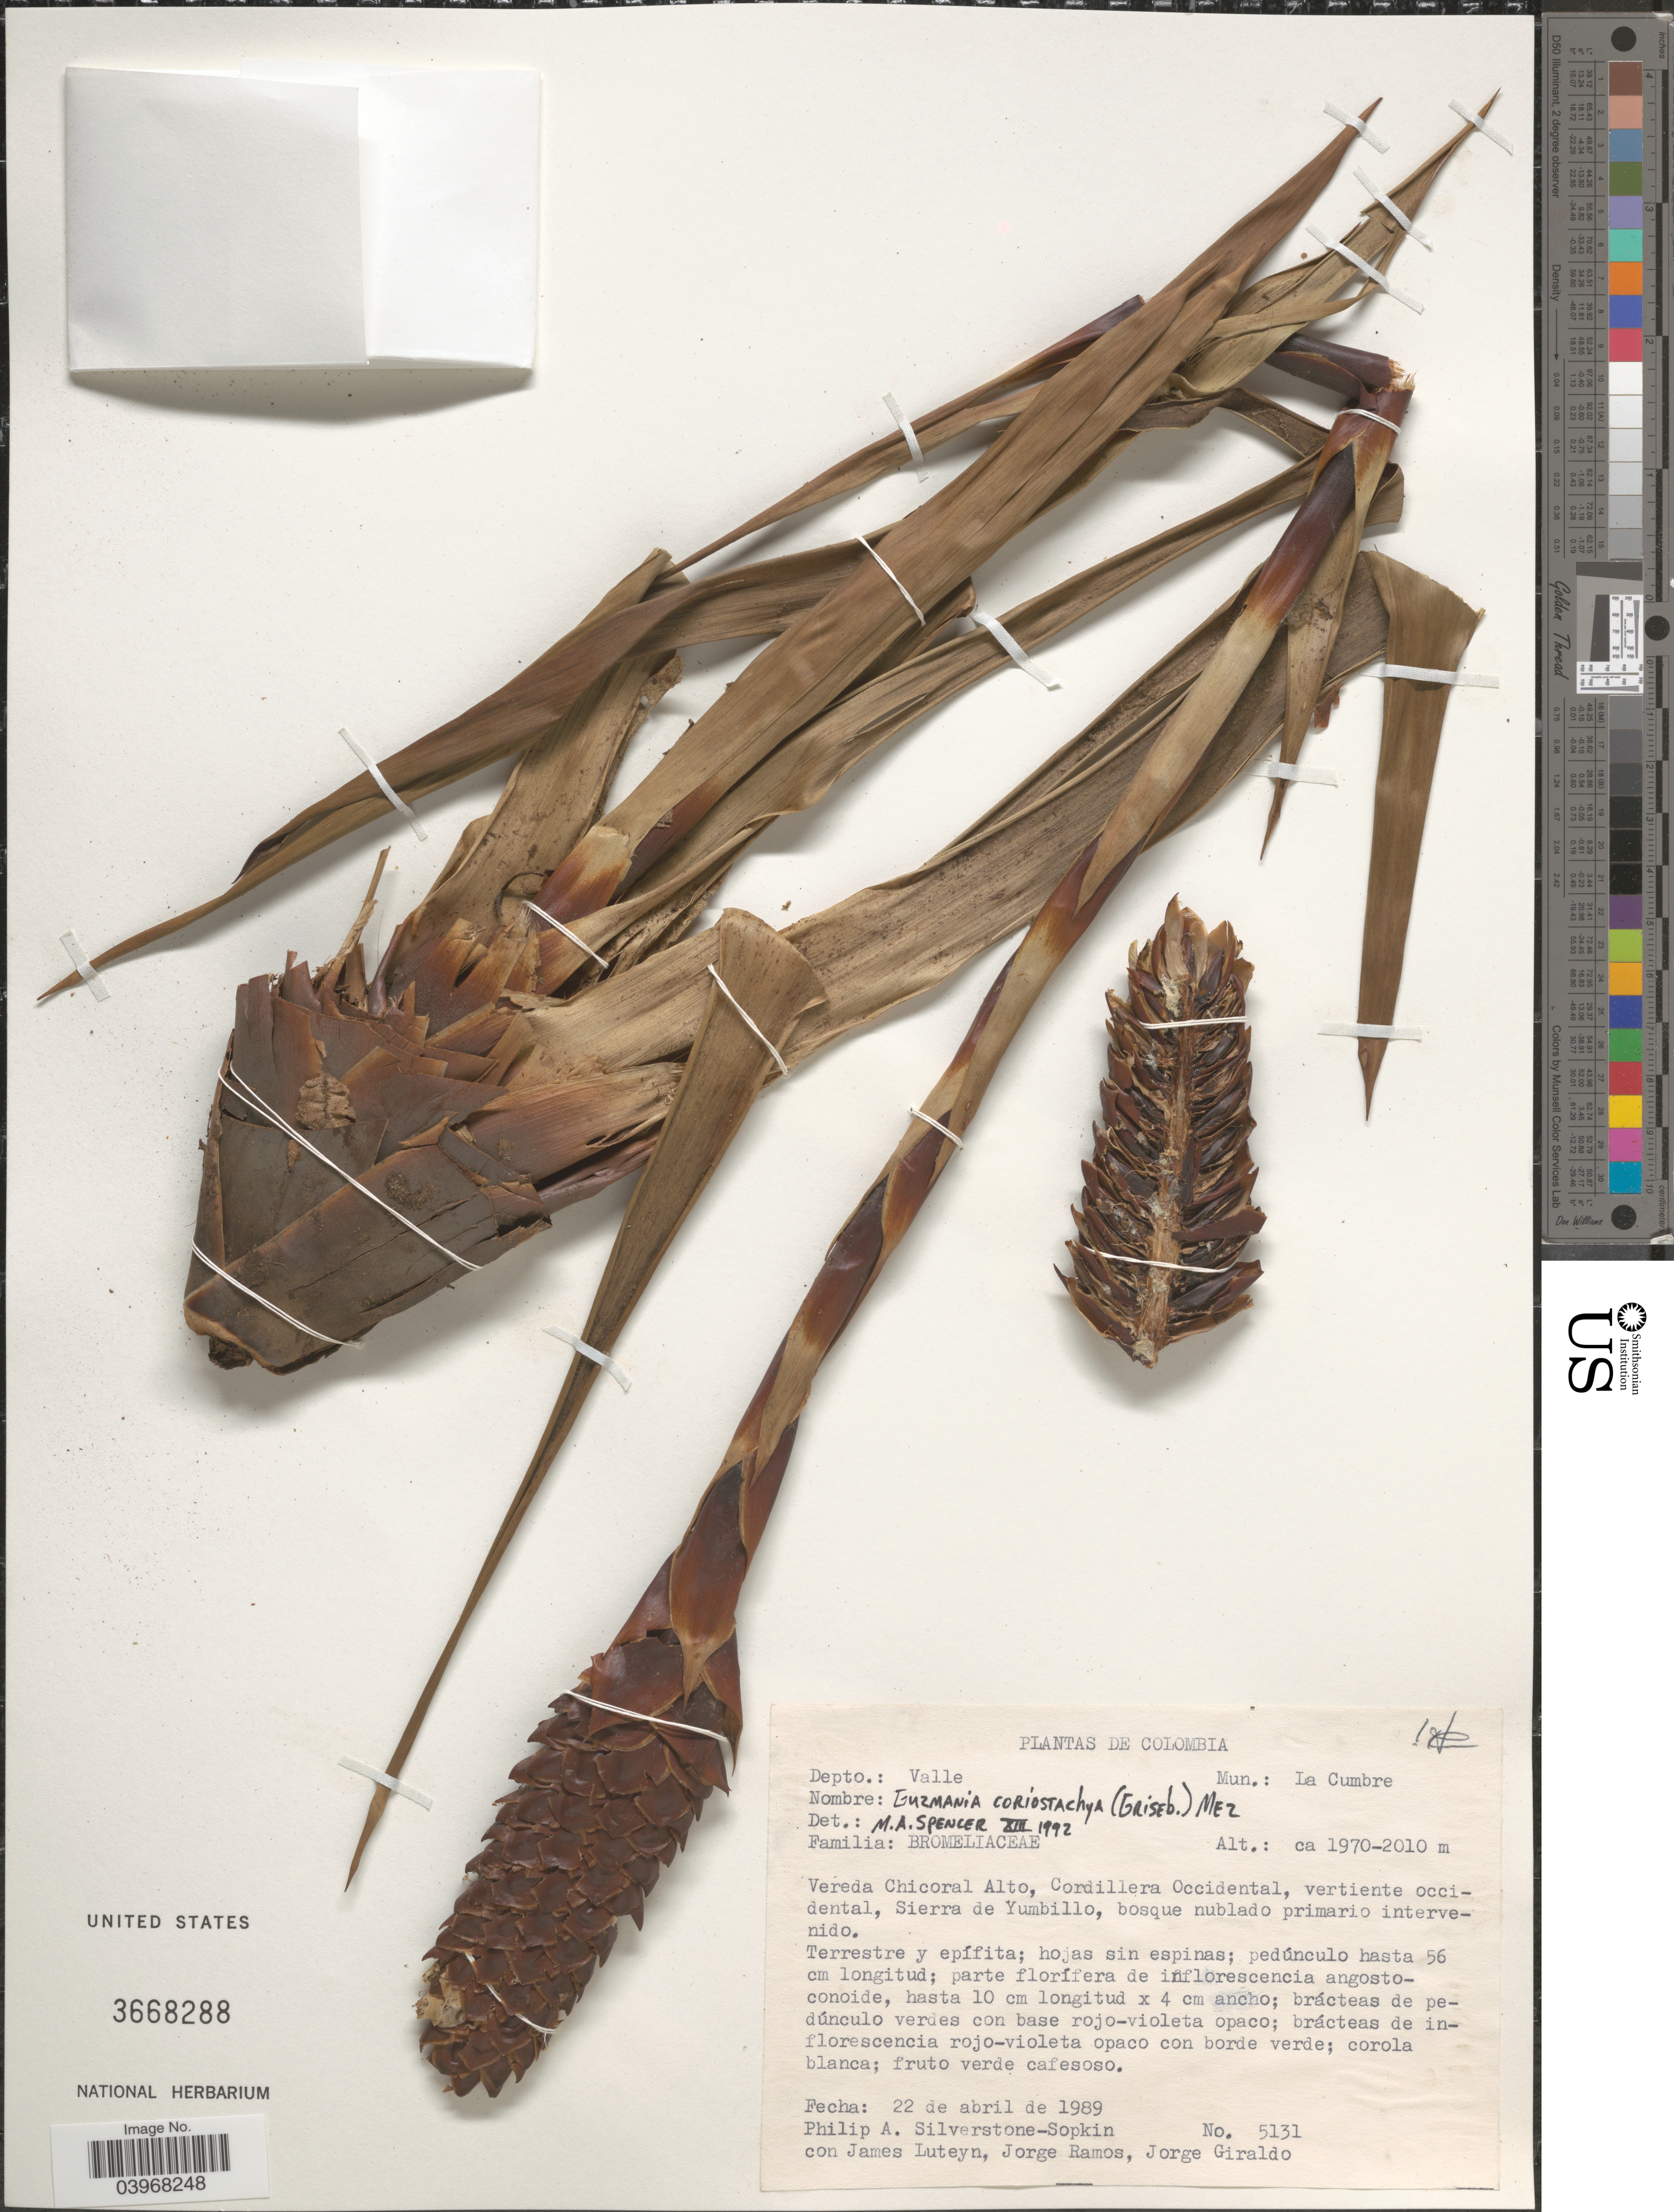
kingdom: Plantae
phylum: Tracheophyta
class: Liliopsida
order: Poales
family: Bromeliaceae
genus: Guzmania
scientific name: Guzmania coriostachya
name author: (Griseb.) Mez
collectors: P. A. Silverstone-Sopkin, J. L. Luteyn, J. Ramos & J. Giraldo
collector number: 5131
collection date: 1989-04-22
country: Colombia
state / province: Valle del Cauca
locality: Depto.: Valle, Mun.: La Cumbre. Vereda Chicoral Alto, Cordillera Occidental, vertiente occidental, Sierra de Yumbillo, bosque nublado primario intervenido.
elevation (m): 1970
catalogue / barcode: US 3668288